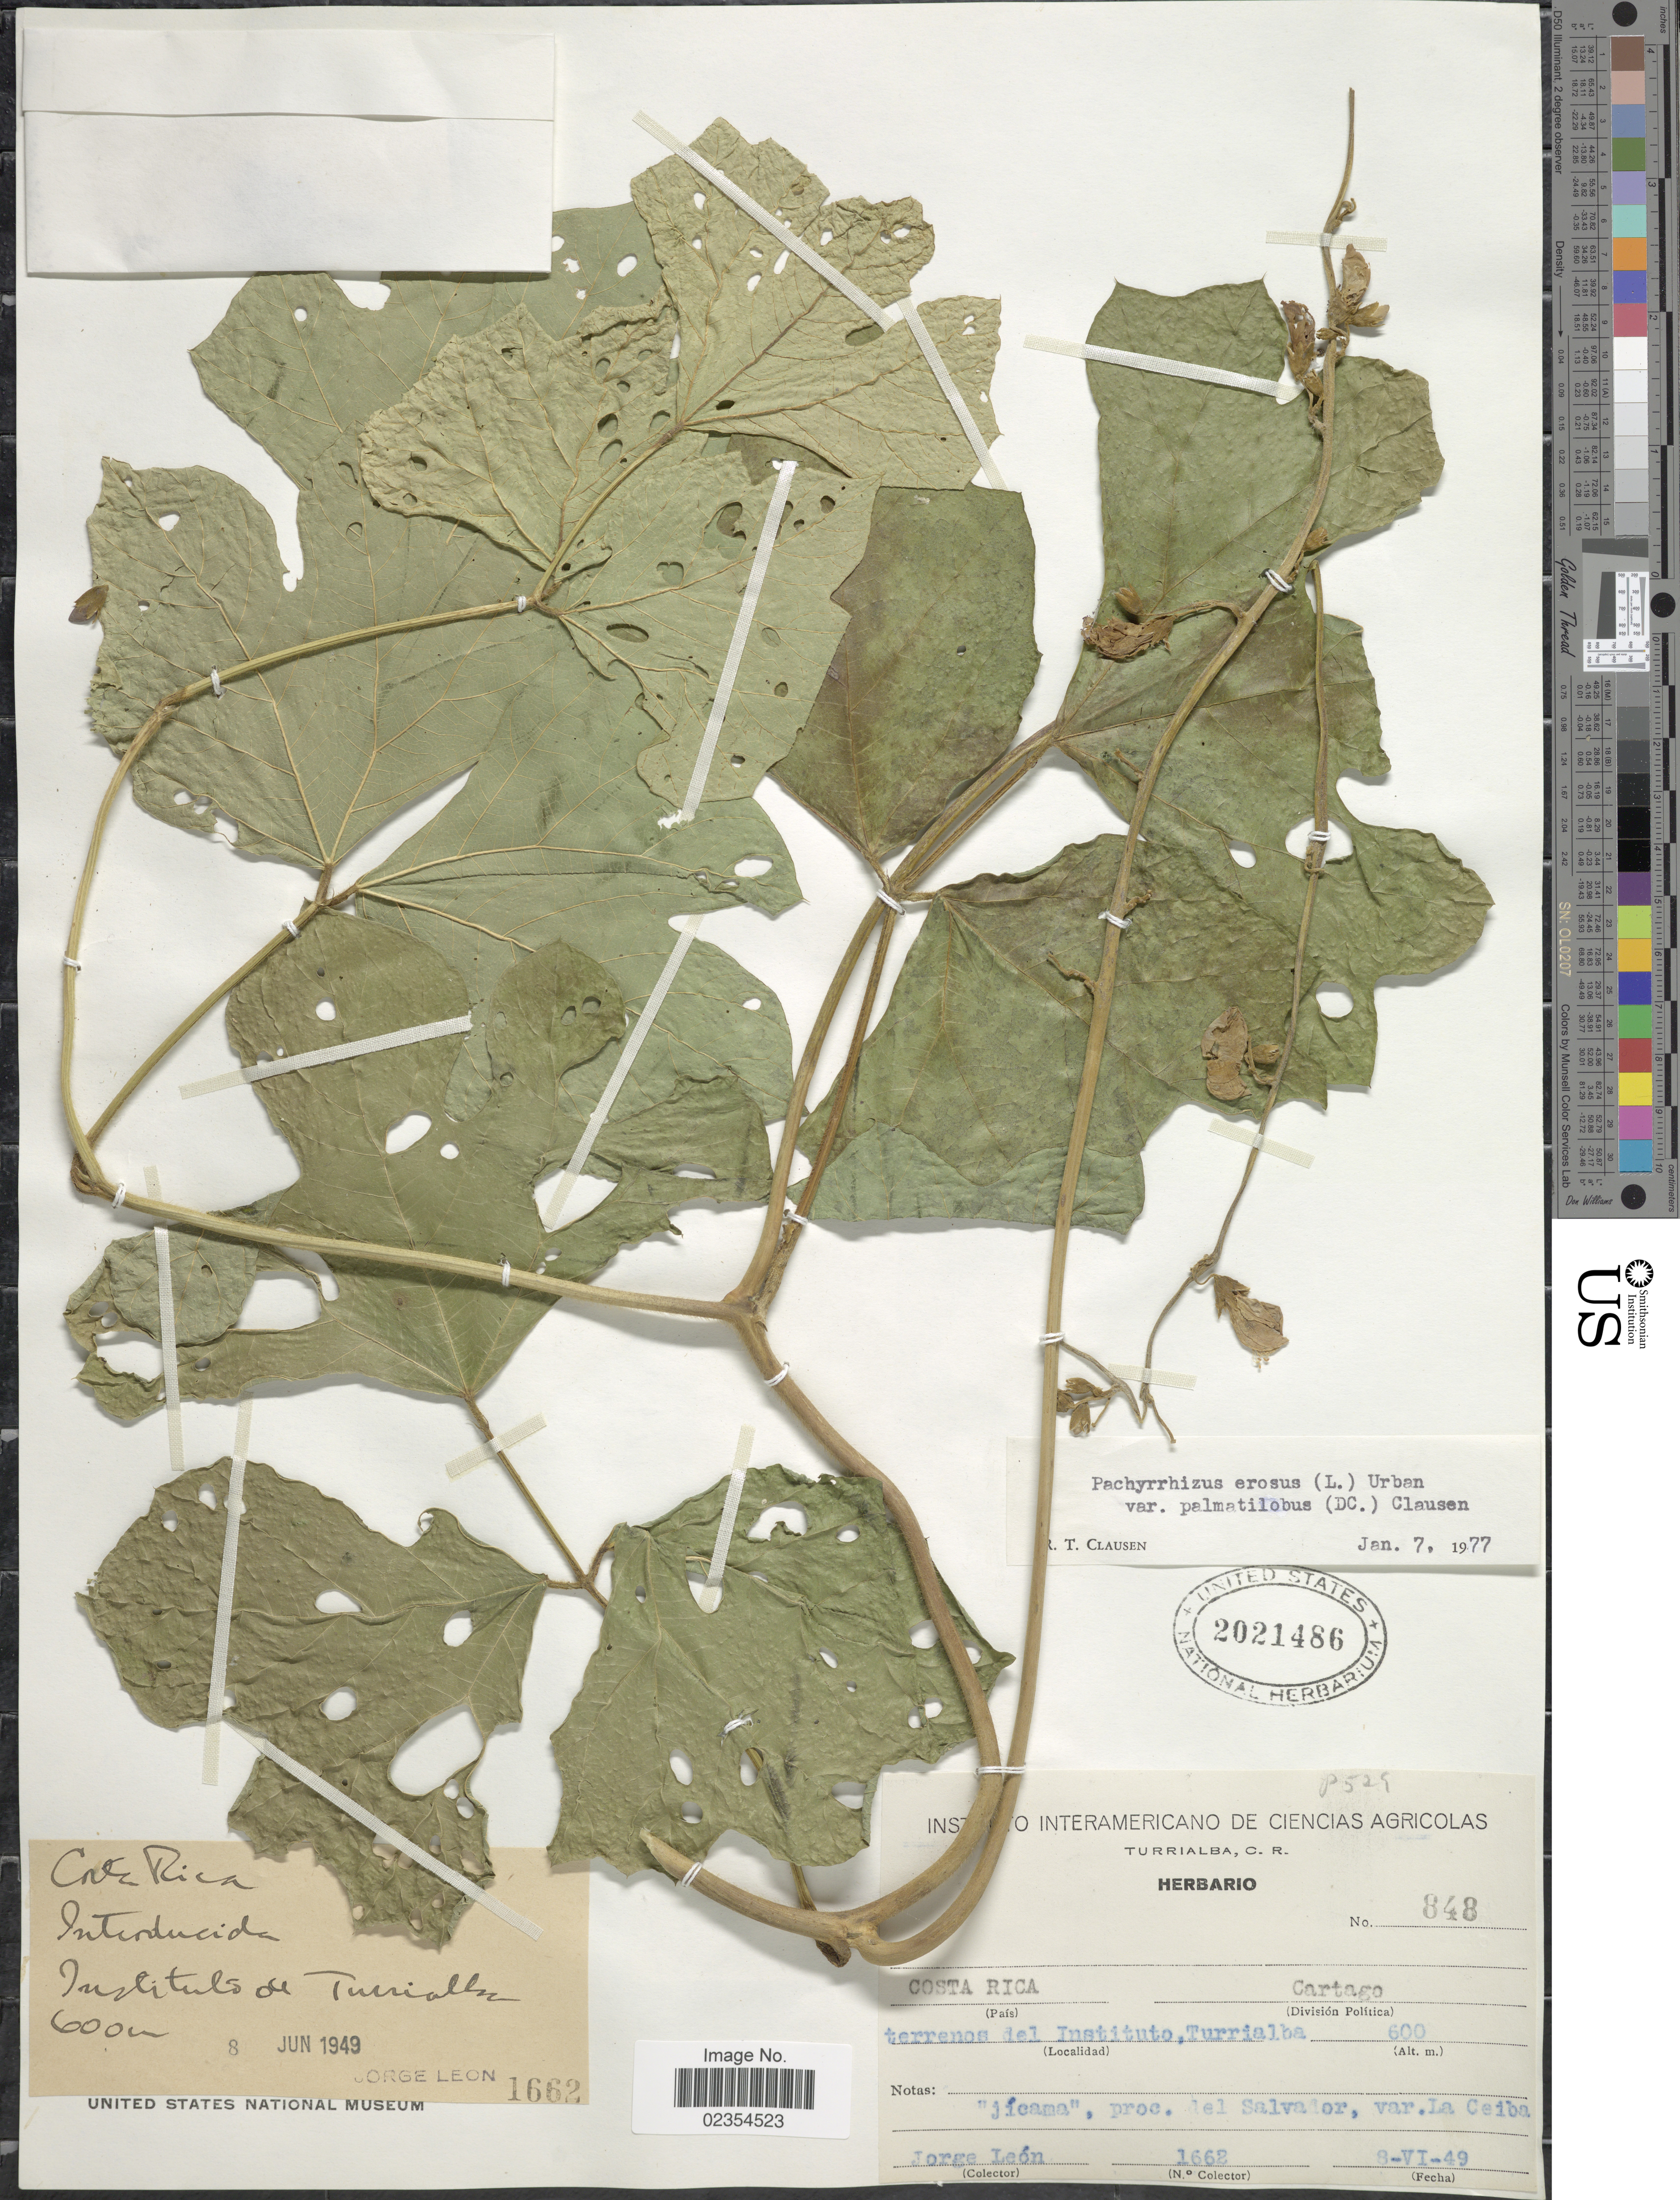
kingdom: Plantae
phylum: Tracheophyta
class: Magnoliopsida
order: Fabales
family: Fabaceae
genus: Pachyrhizus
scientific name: Pachyrhizus erosus var. palmatilobus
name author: (L.) Urb.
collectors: J. León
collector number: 1662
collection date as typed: Transcribed d/m/y: 8/6/49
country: Costa Rica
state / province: Cartago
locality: Terrenos del Instituto, Turrialba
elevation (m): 600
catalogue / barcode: US 2021486